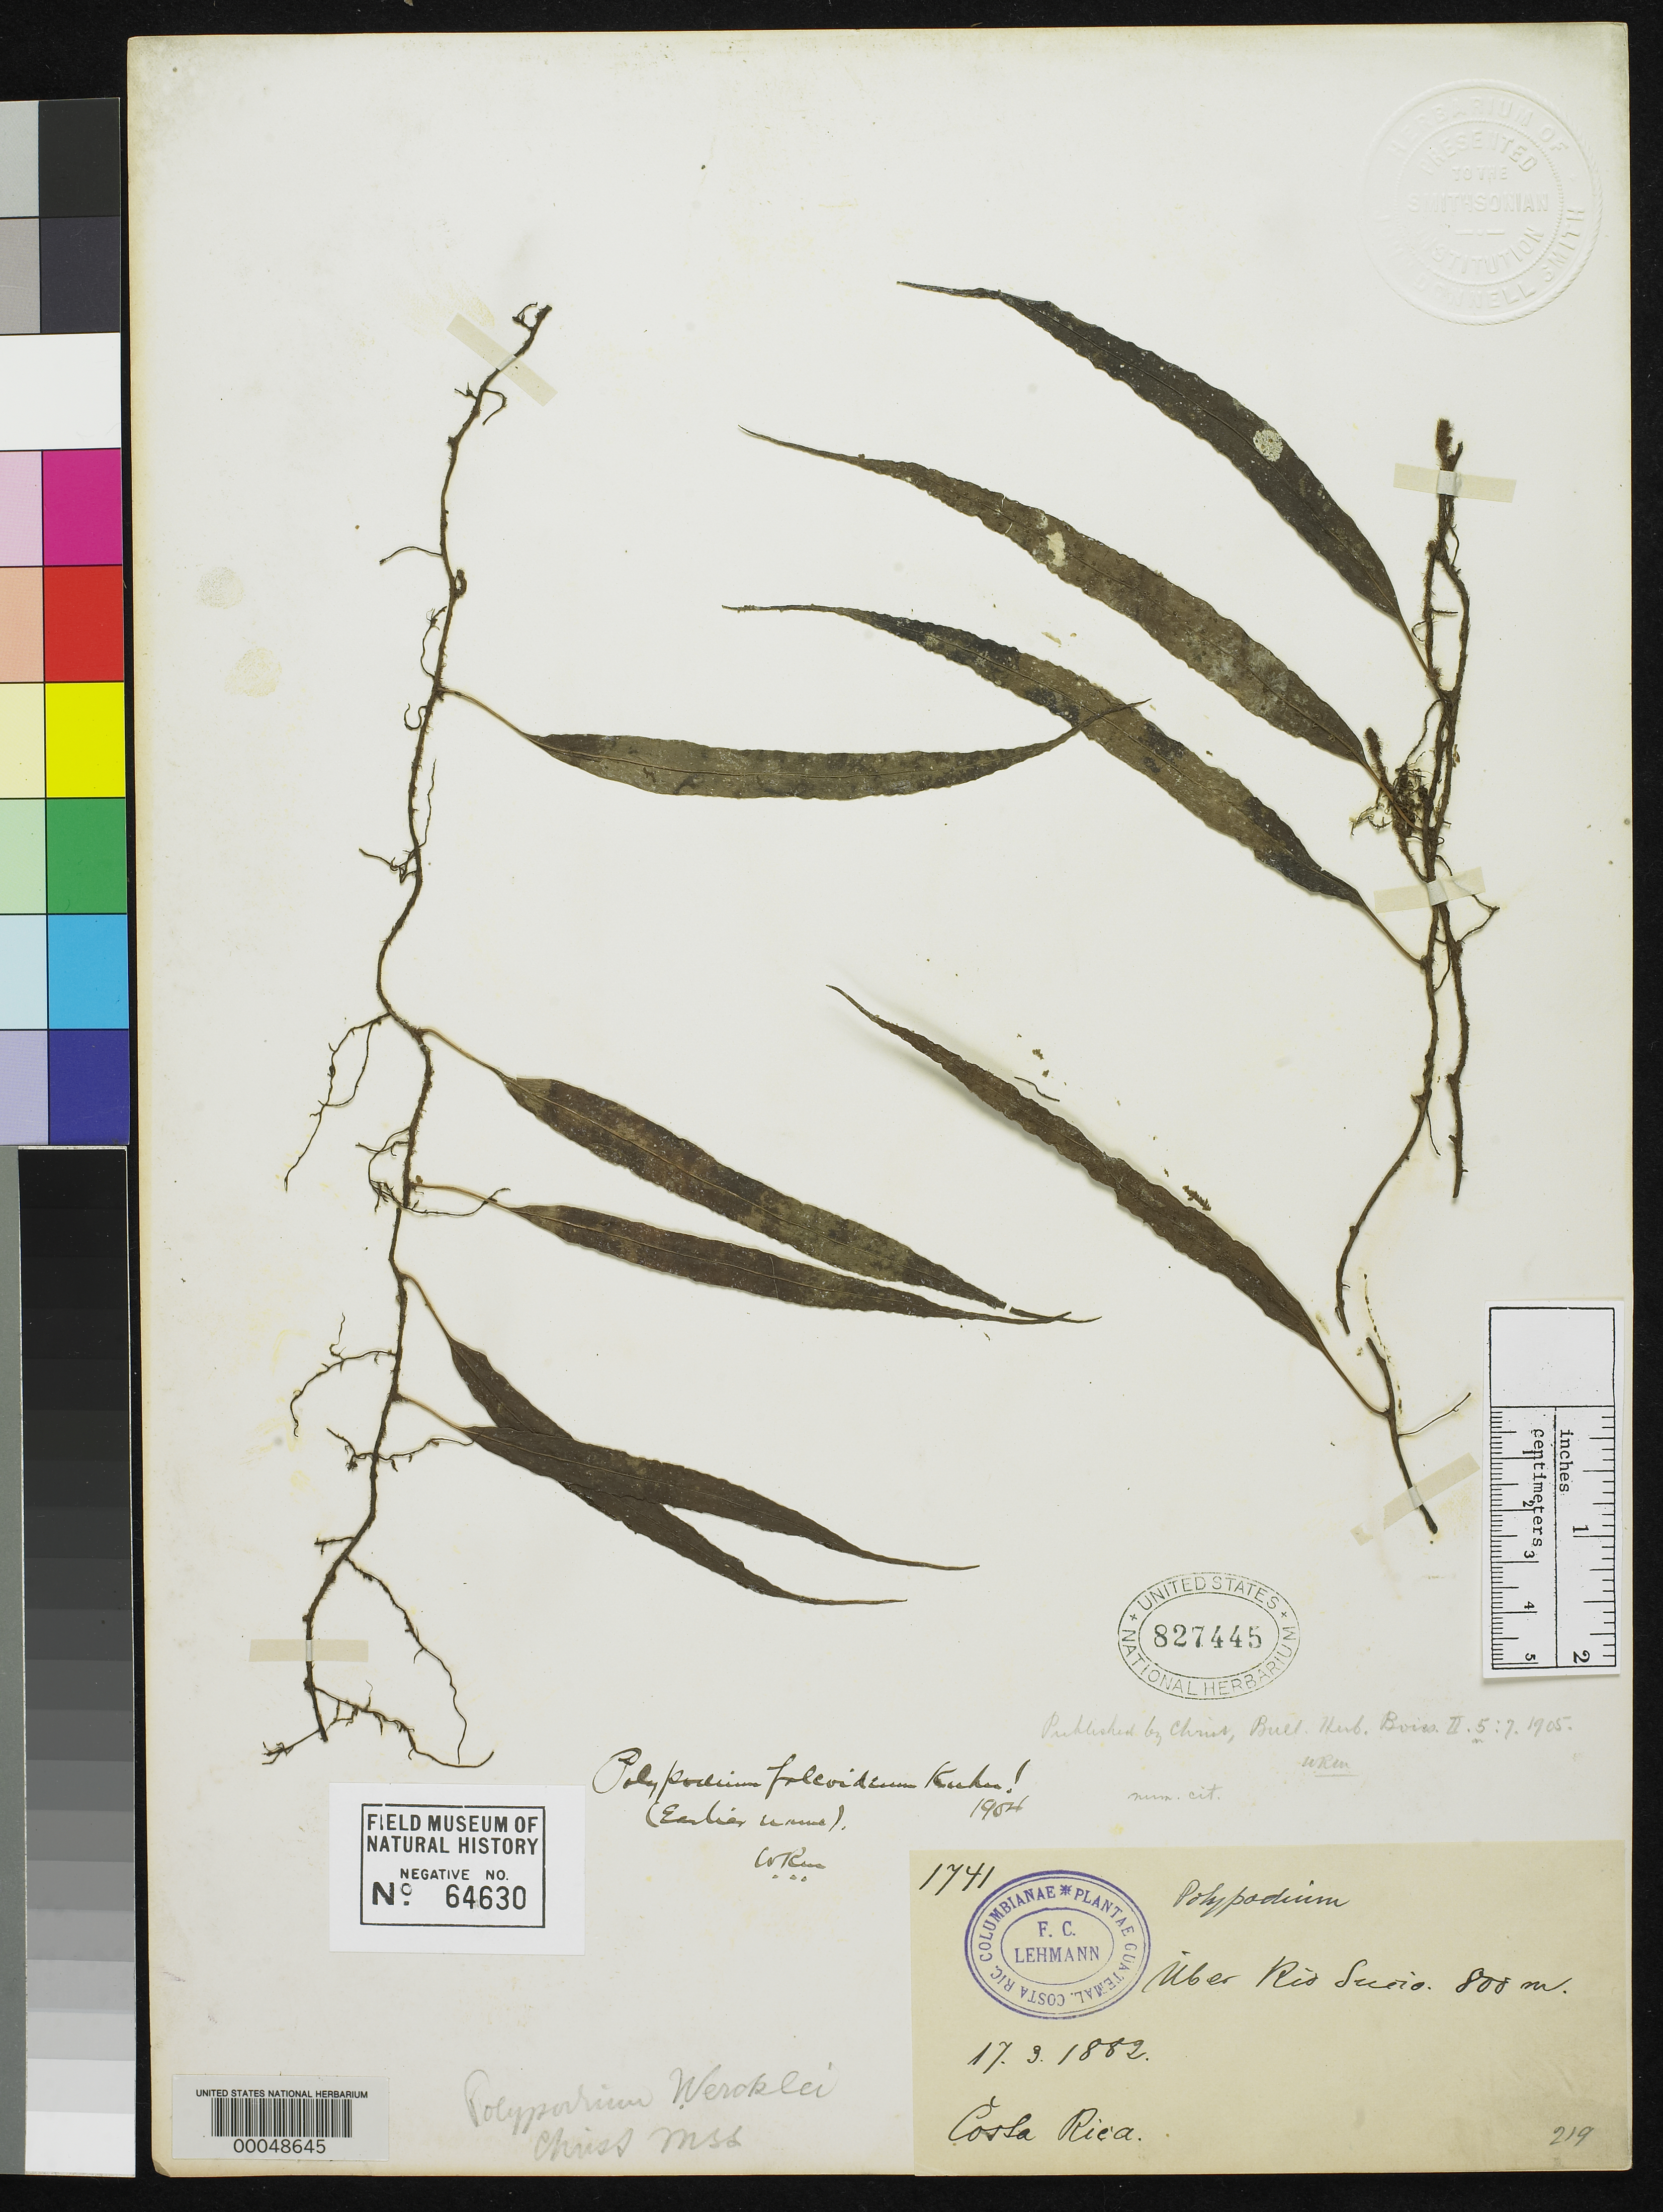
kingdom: Plantae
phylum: Tracheophyta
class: Polypodiopsida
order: Polypodiales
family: Polypodiaceae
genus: Polypodium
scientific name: Polypodium falcoideum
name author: Kuhn ex Hieron.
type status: Isosyntype; Lectotype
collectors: W. Lehmann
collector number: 1741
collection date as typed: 17 Mar 1882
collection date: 1882-03-17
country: Costa Rica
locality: Rio Sucio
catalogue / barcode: US 827445